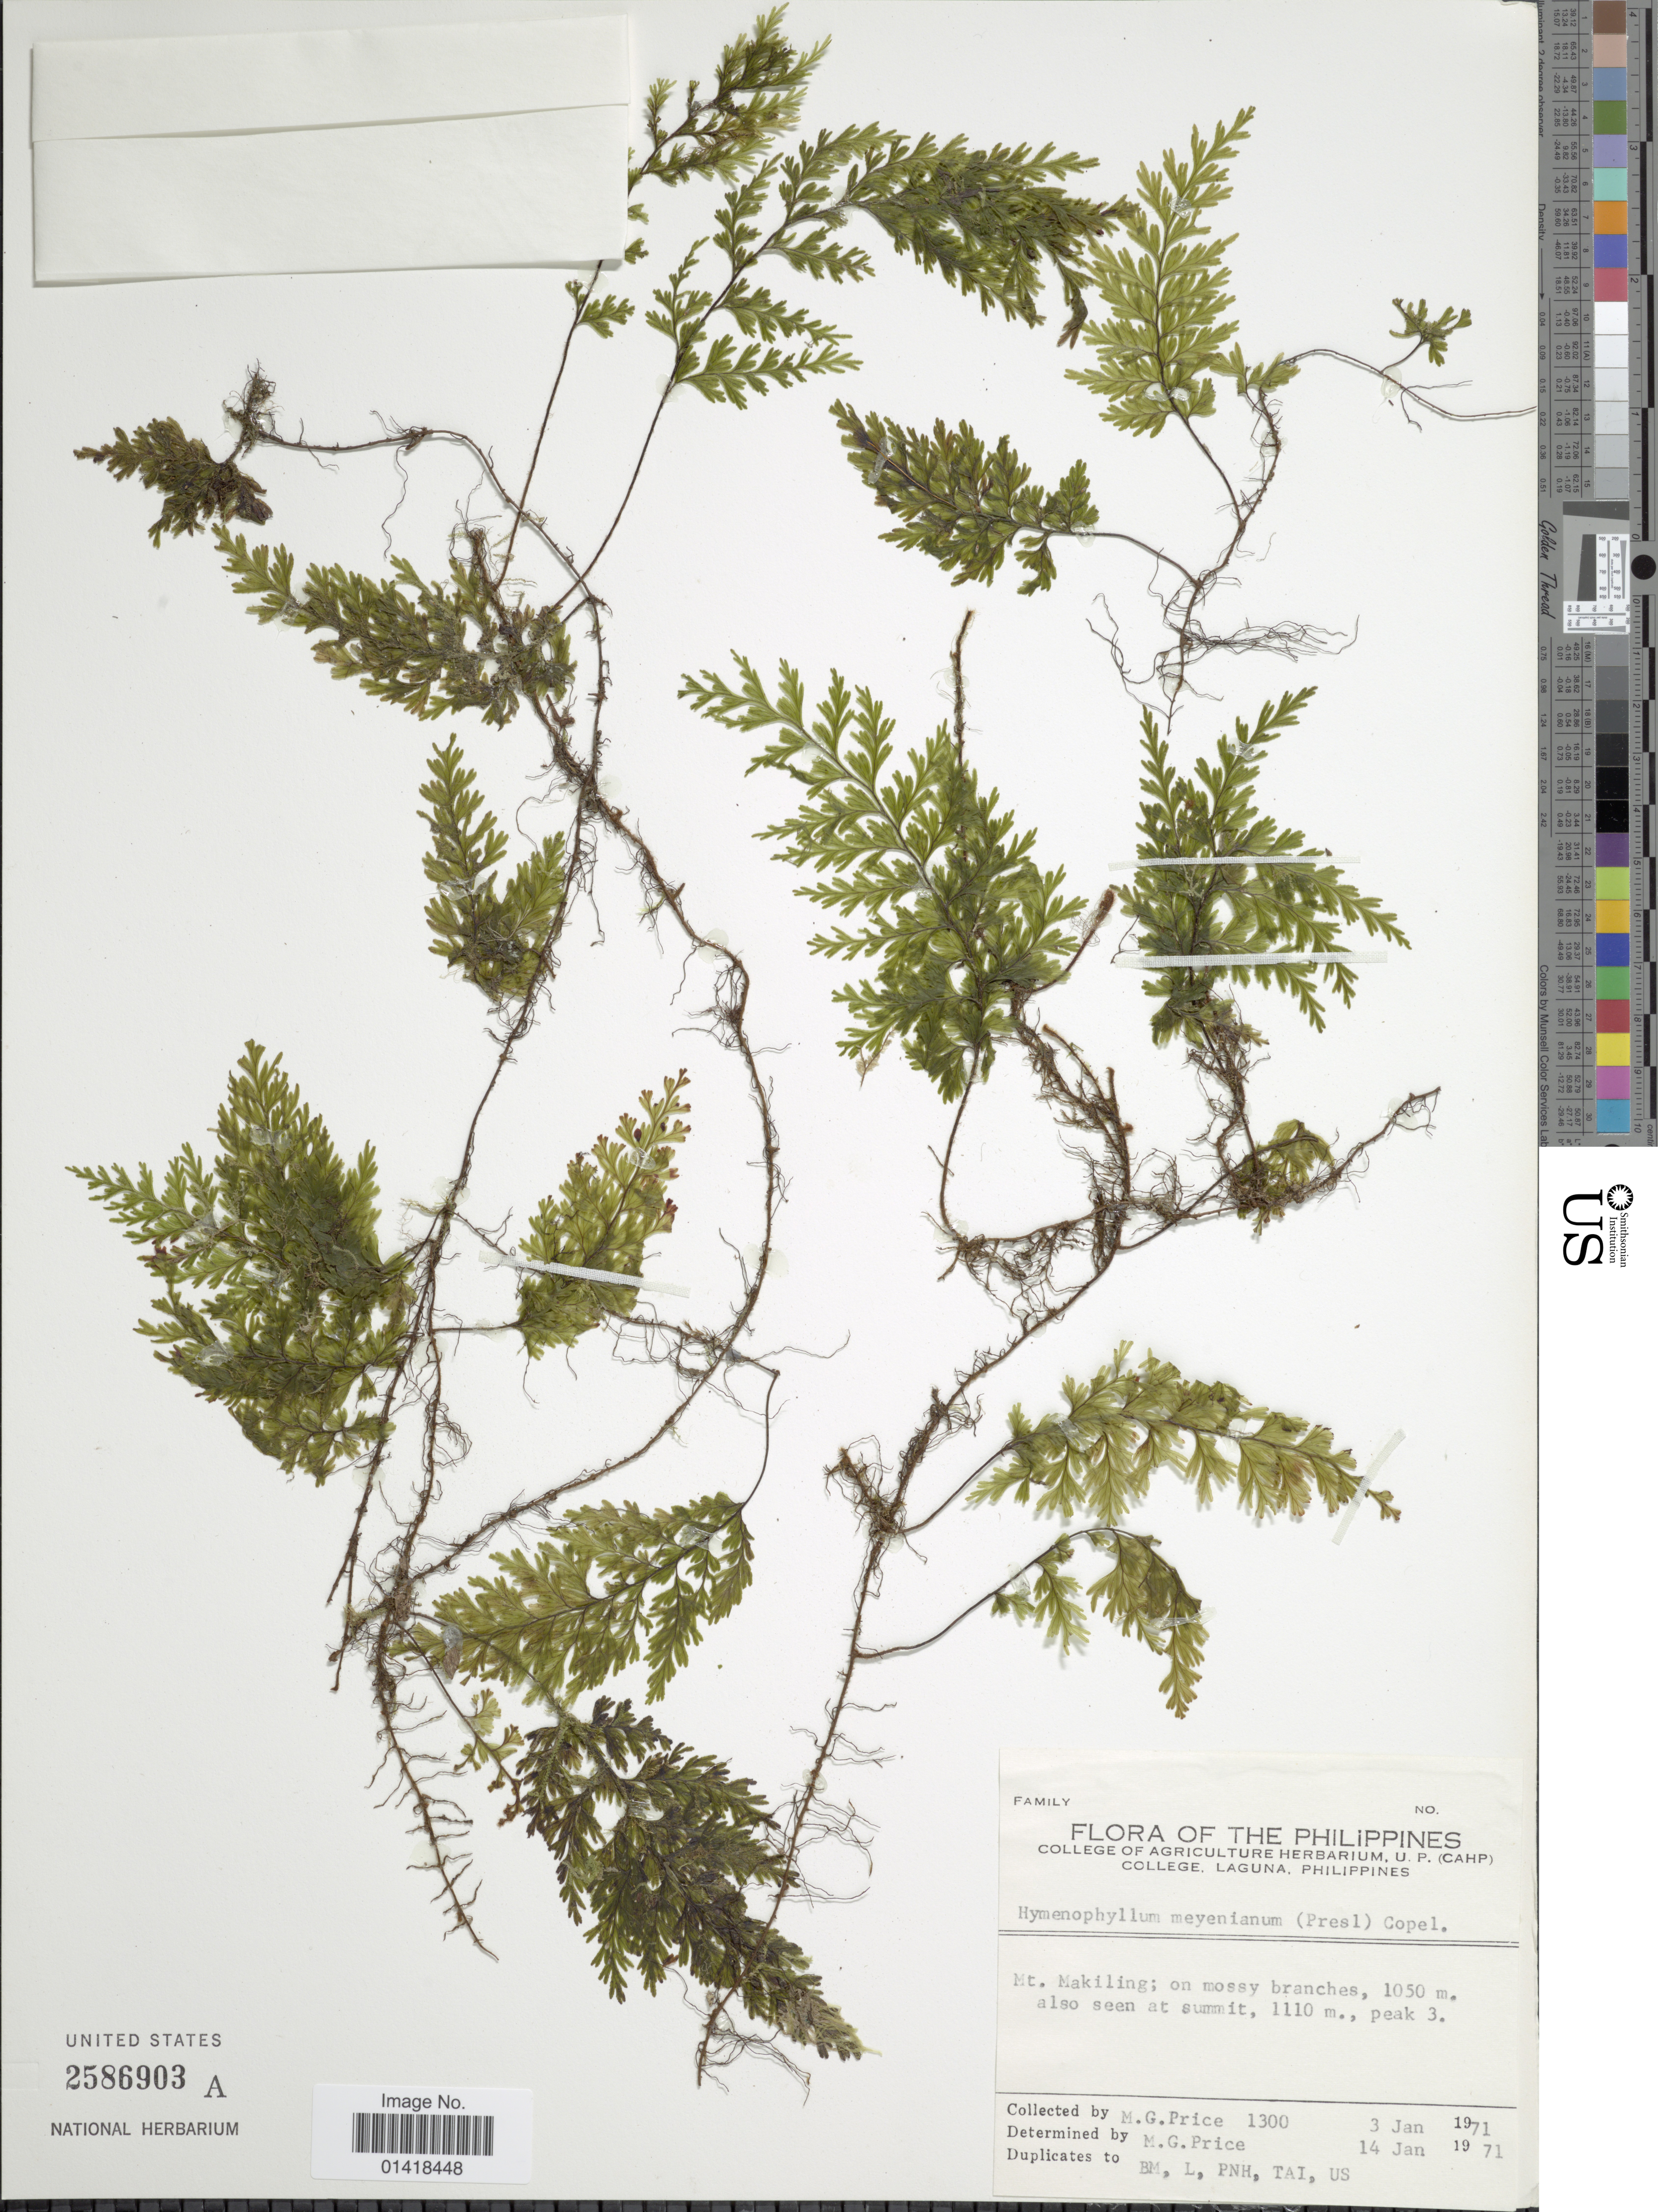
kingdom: Plantae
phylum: Tracheophyta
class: Polypodiopsida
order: Hymenophyllales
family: Hymenophyllaceae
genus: Hymenophyllum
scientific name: Hymenophyllum meyenianum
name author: (C. Presl) Copel.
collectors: M. G. Price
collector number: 1300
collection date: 1971-01-03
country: Philippines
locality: The Philippines. Mt. Makiling; on mossy branches. also seen at summit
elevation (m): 1050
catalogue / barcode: US 2586903A